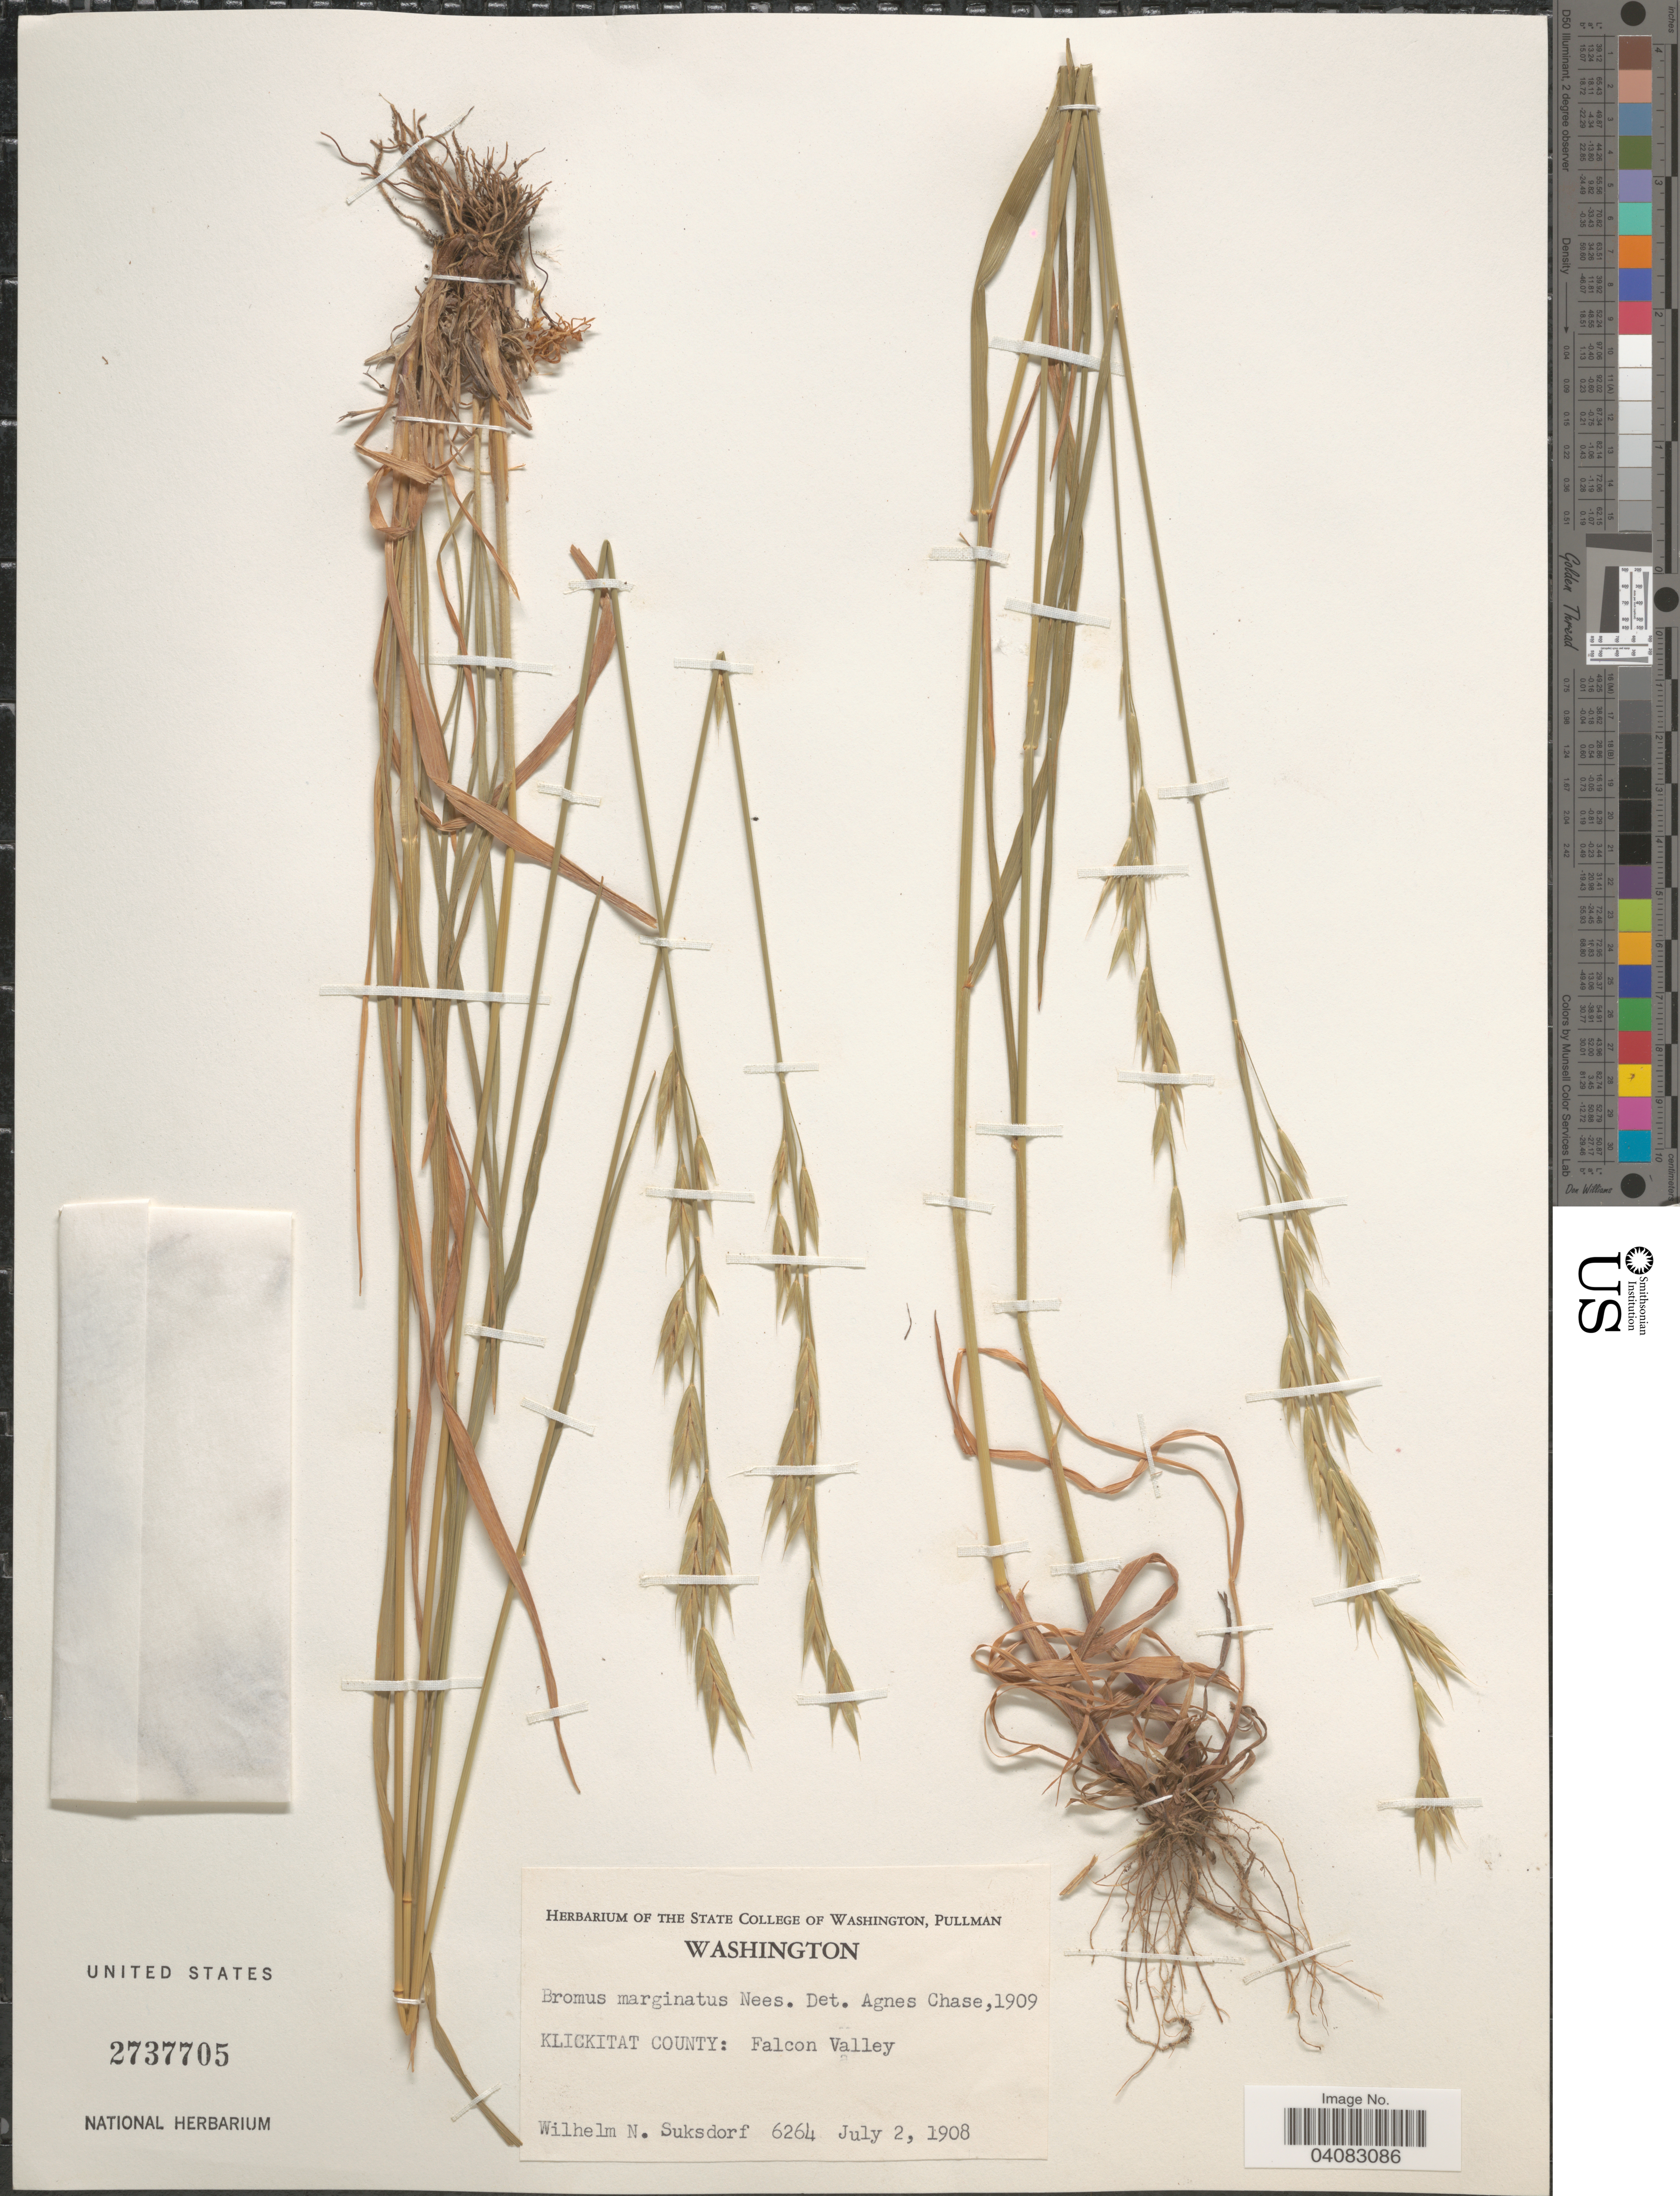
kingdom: Plantae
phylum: Tracheophyta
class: Liliopsida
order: Poales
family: Poaceae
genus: Bromus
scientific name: Bromus marginatus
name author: Nees ex Steud.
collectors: W. N. Suksdorf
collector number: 6264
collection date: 1908-07-02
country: United States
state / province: Washington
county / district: Klickitat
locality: Klickitat County: Falcon Valley.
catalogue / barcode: US 2737705